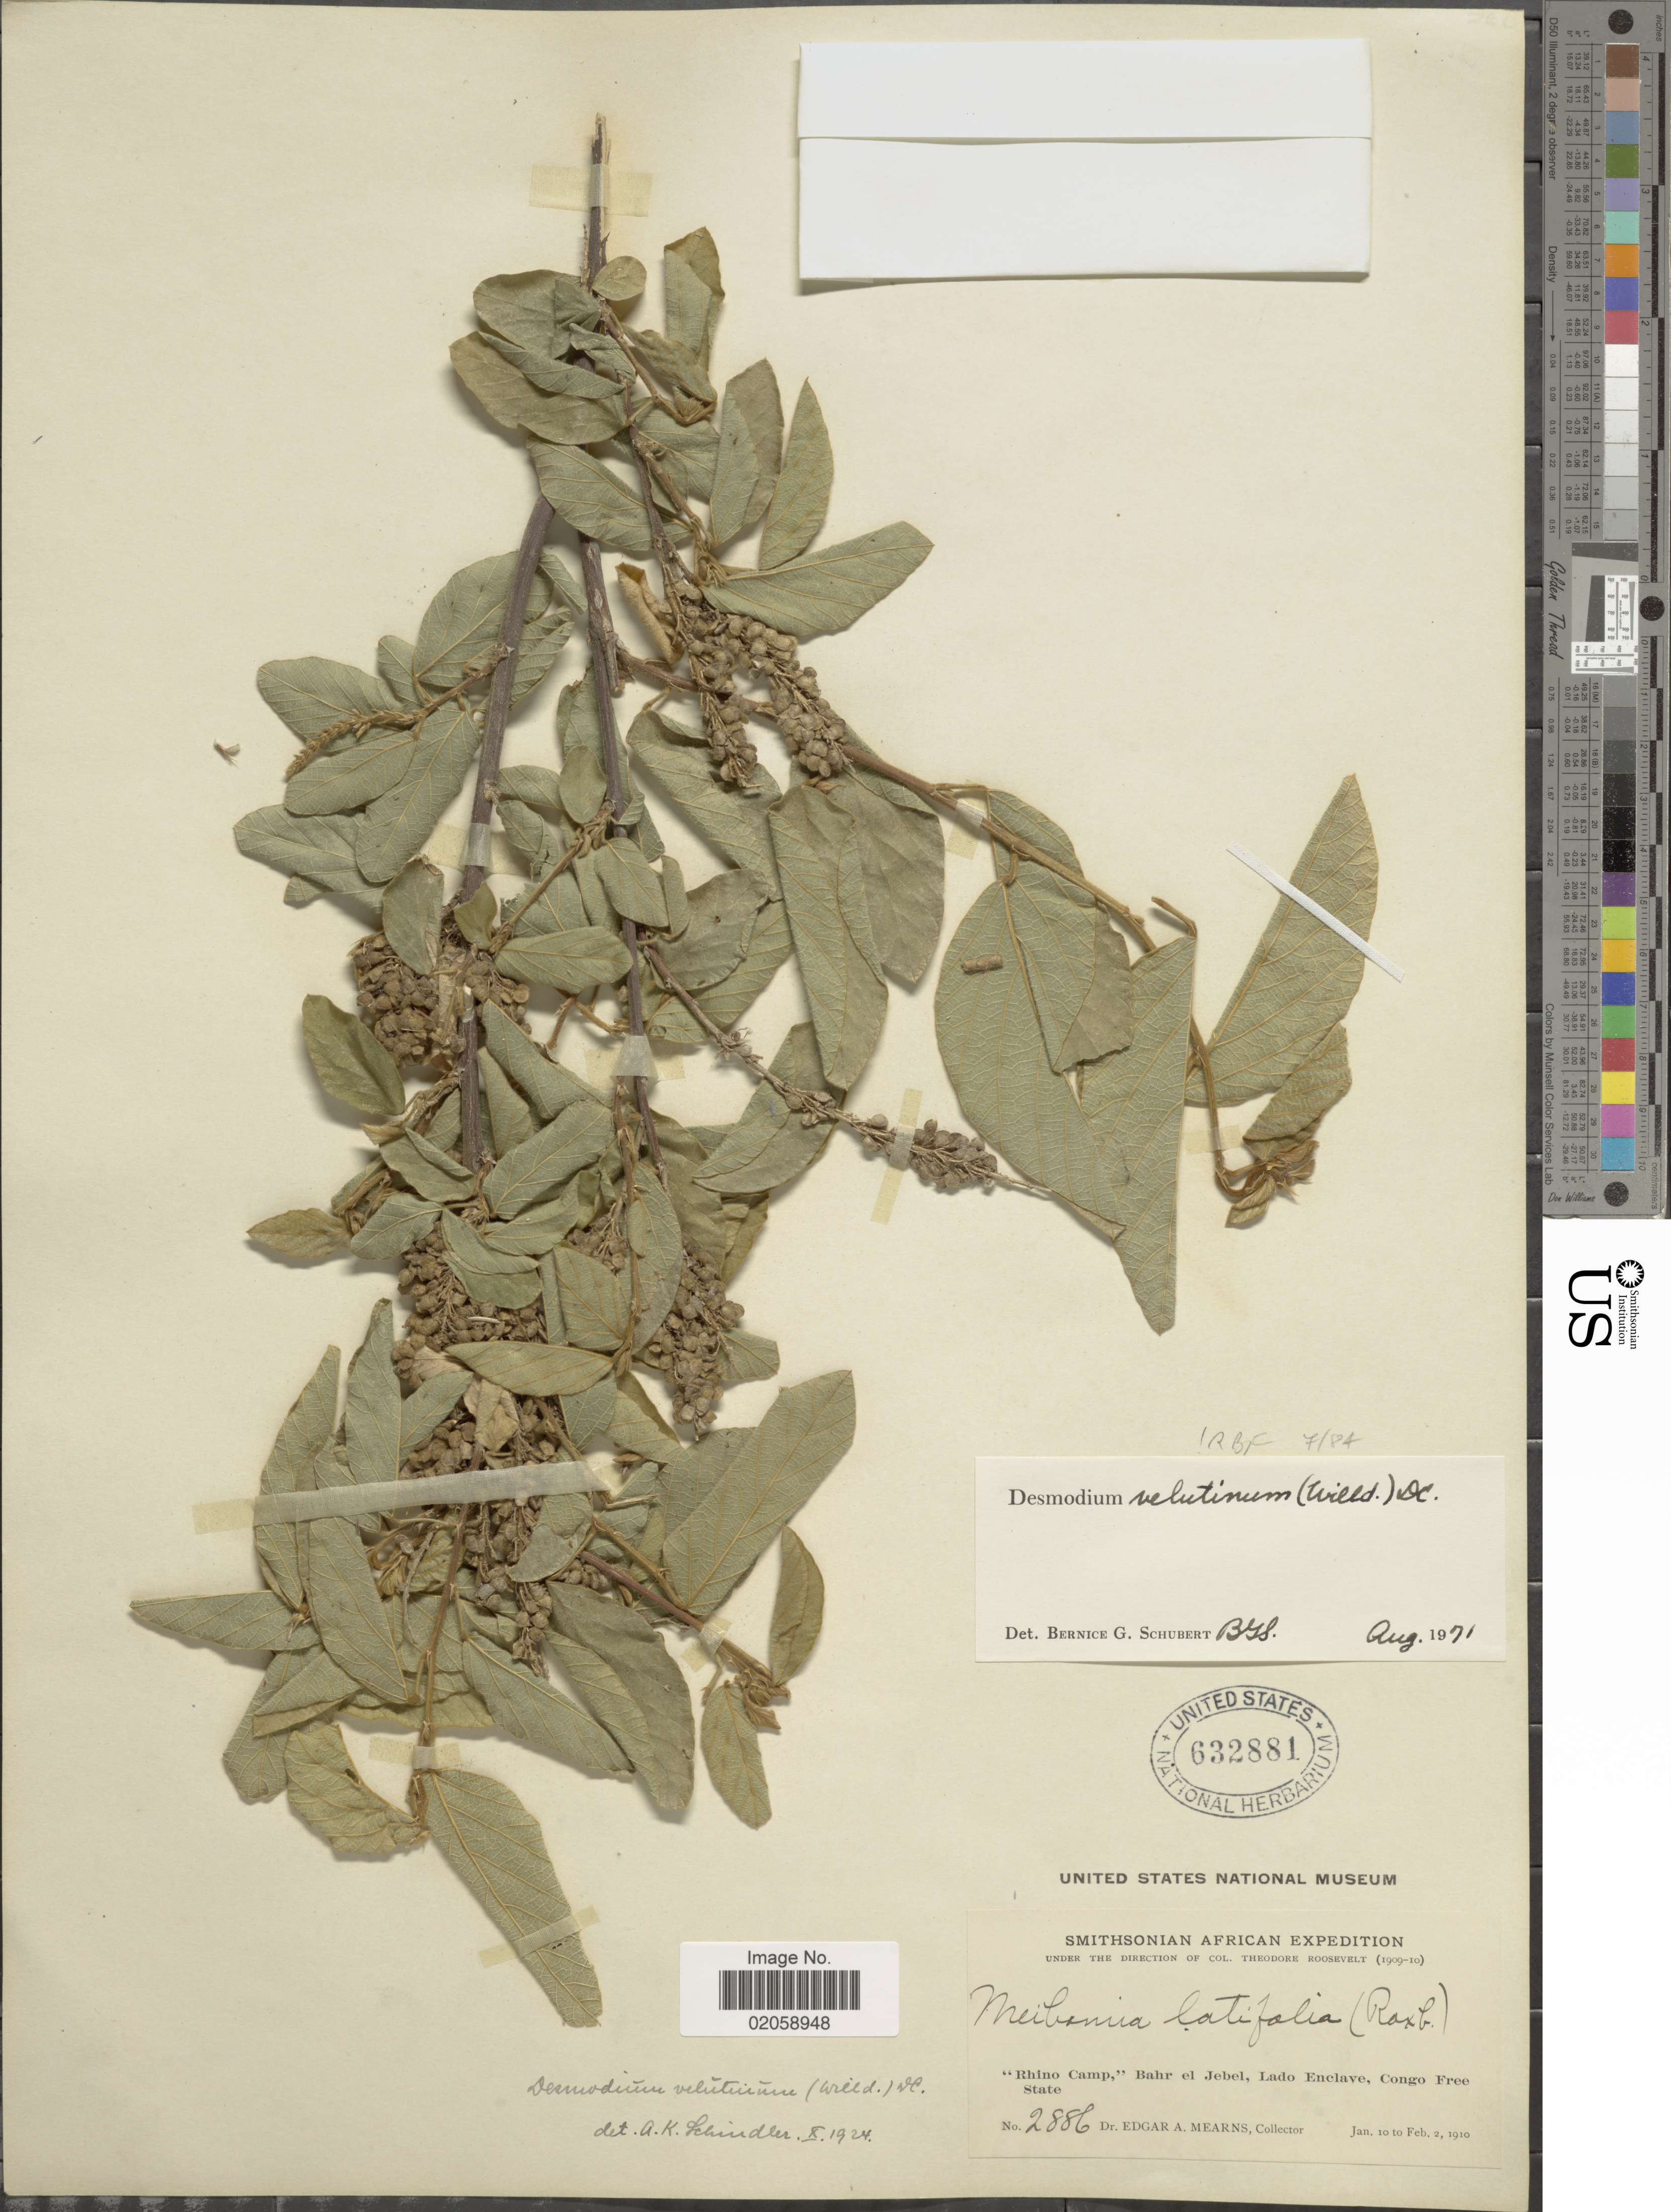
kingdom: Plantae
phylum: Tracheophyta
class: Magnoliopsida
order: Fabales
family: Fabaceae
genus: Polhillides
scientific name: Polhillides velutina subsp. velutina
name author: (Willd.) H. Ohashi & K. Ohashi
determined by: Strong, Mark T., (BOT), Smithsonian Institution - National Museum of Natural History (UNITED STATES)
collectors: E. A. Mearns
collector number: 2886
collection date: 1910-01-10/1910-02-02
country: South Sudan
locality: Rhino Camp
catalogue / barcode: US 632881